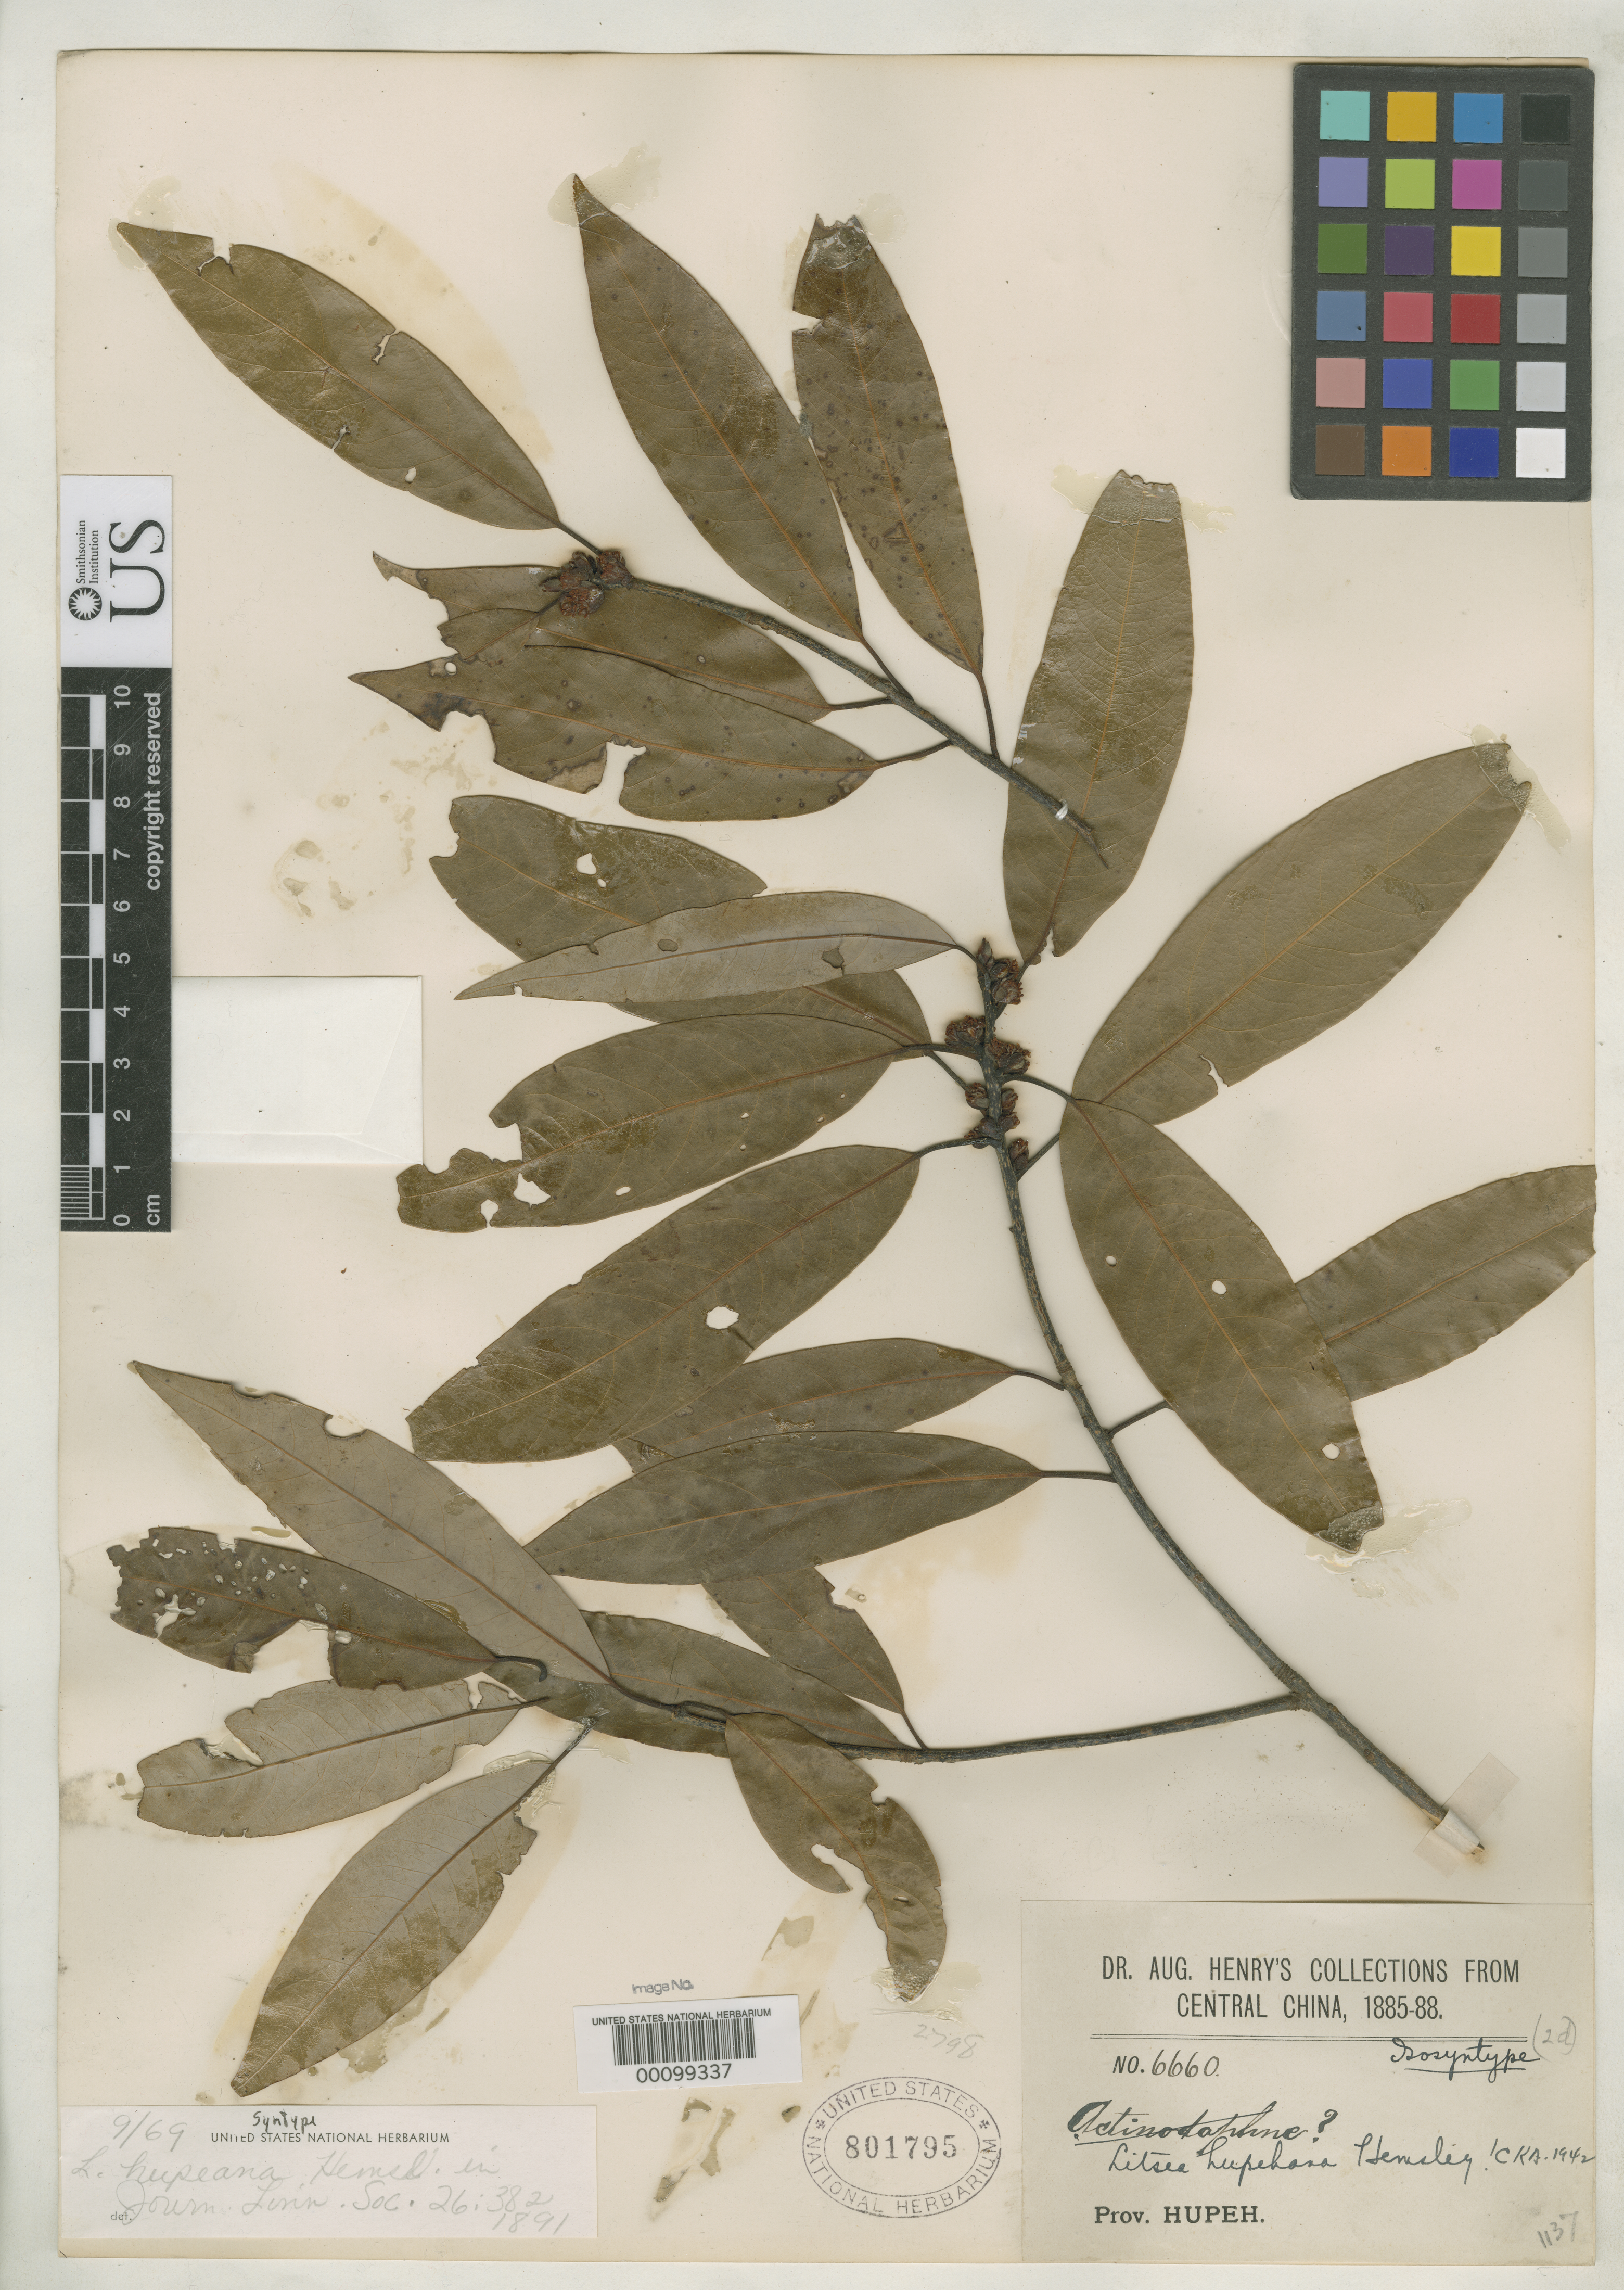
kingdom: Plantae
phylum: Tracheophyta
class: Magnoliopsida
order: Laurales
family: Lauraceae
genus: Litsea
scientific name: Litsea hupehana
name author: Hemsl.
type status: Syntype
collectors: A. Henry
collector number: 6660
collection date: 1885/1888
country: China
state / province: Hubei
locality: Fang.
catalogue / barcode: US 801795